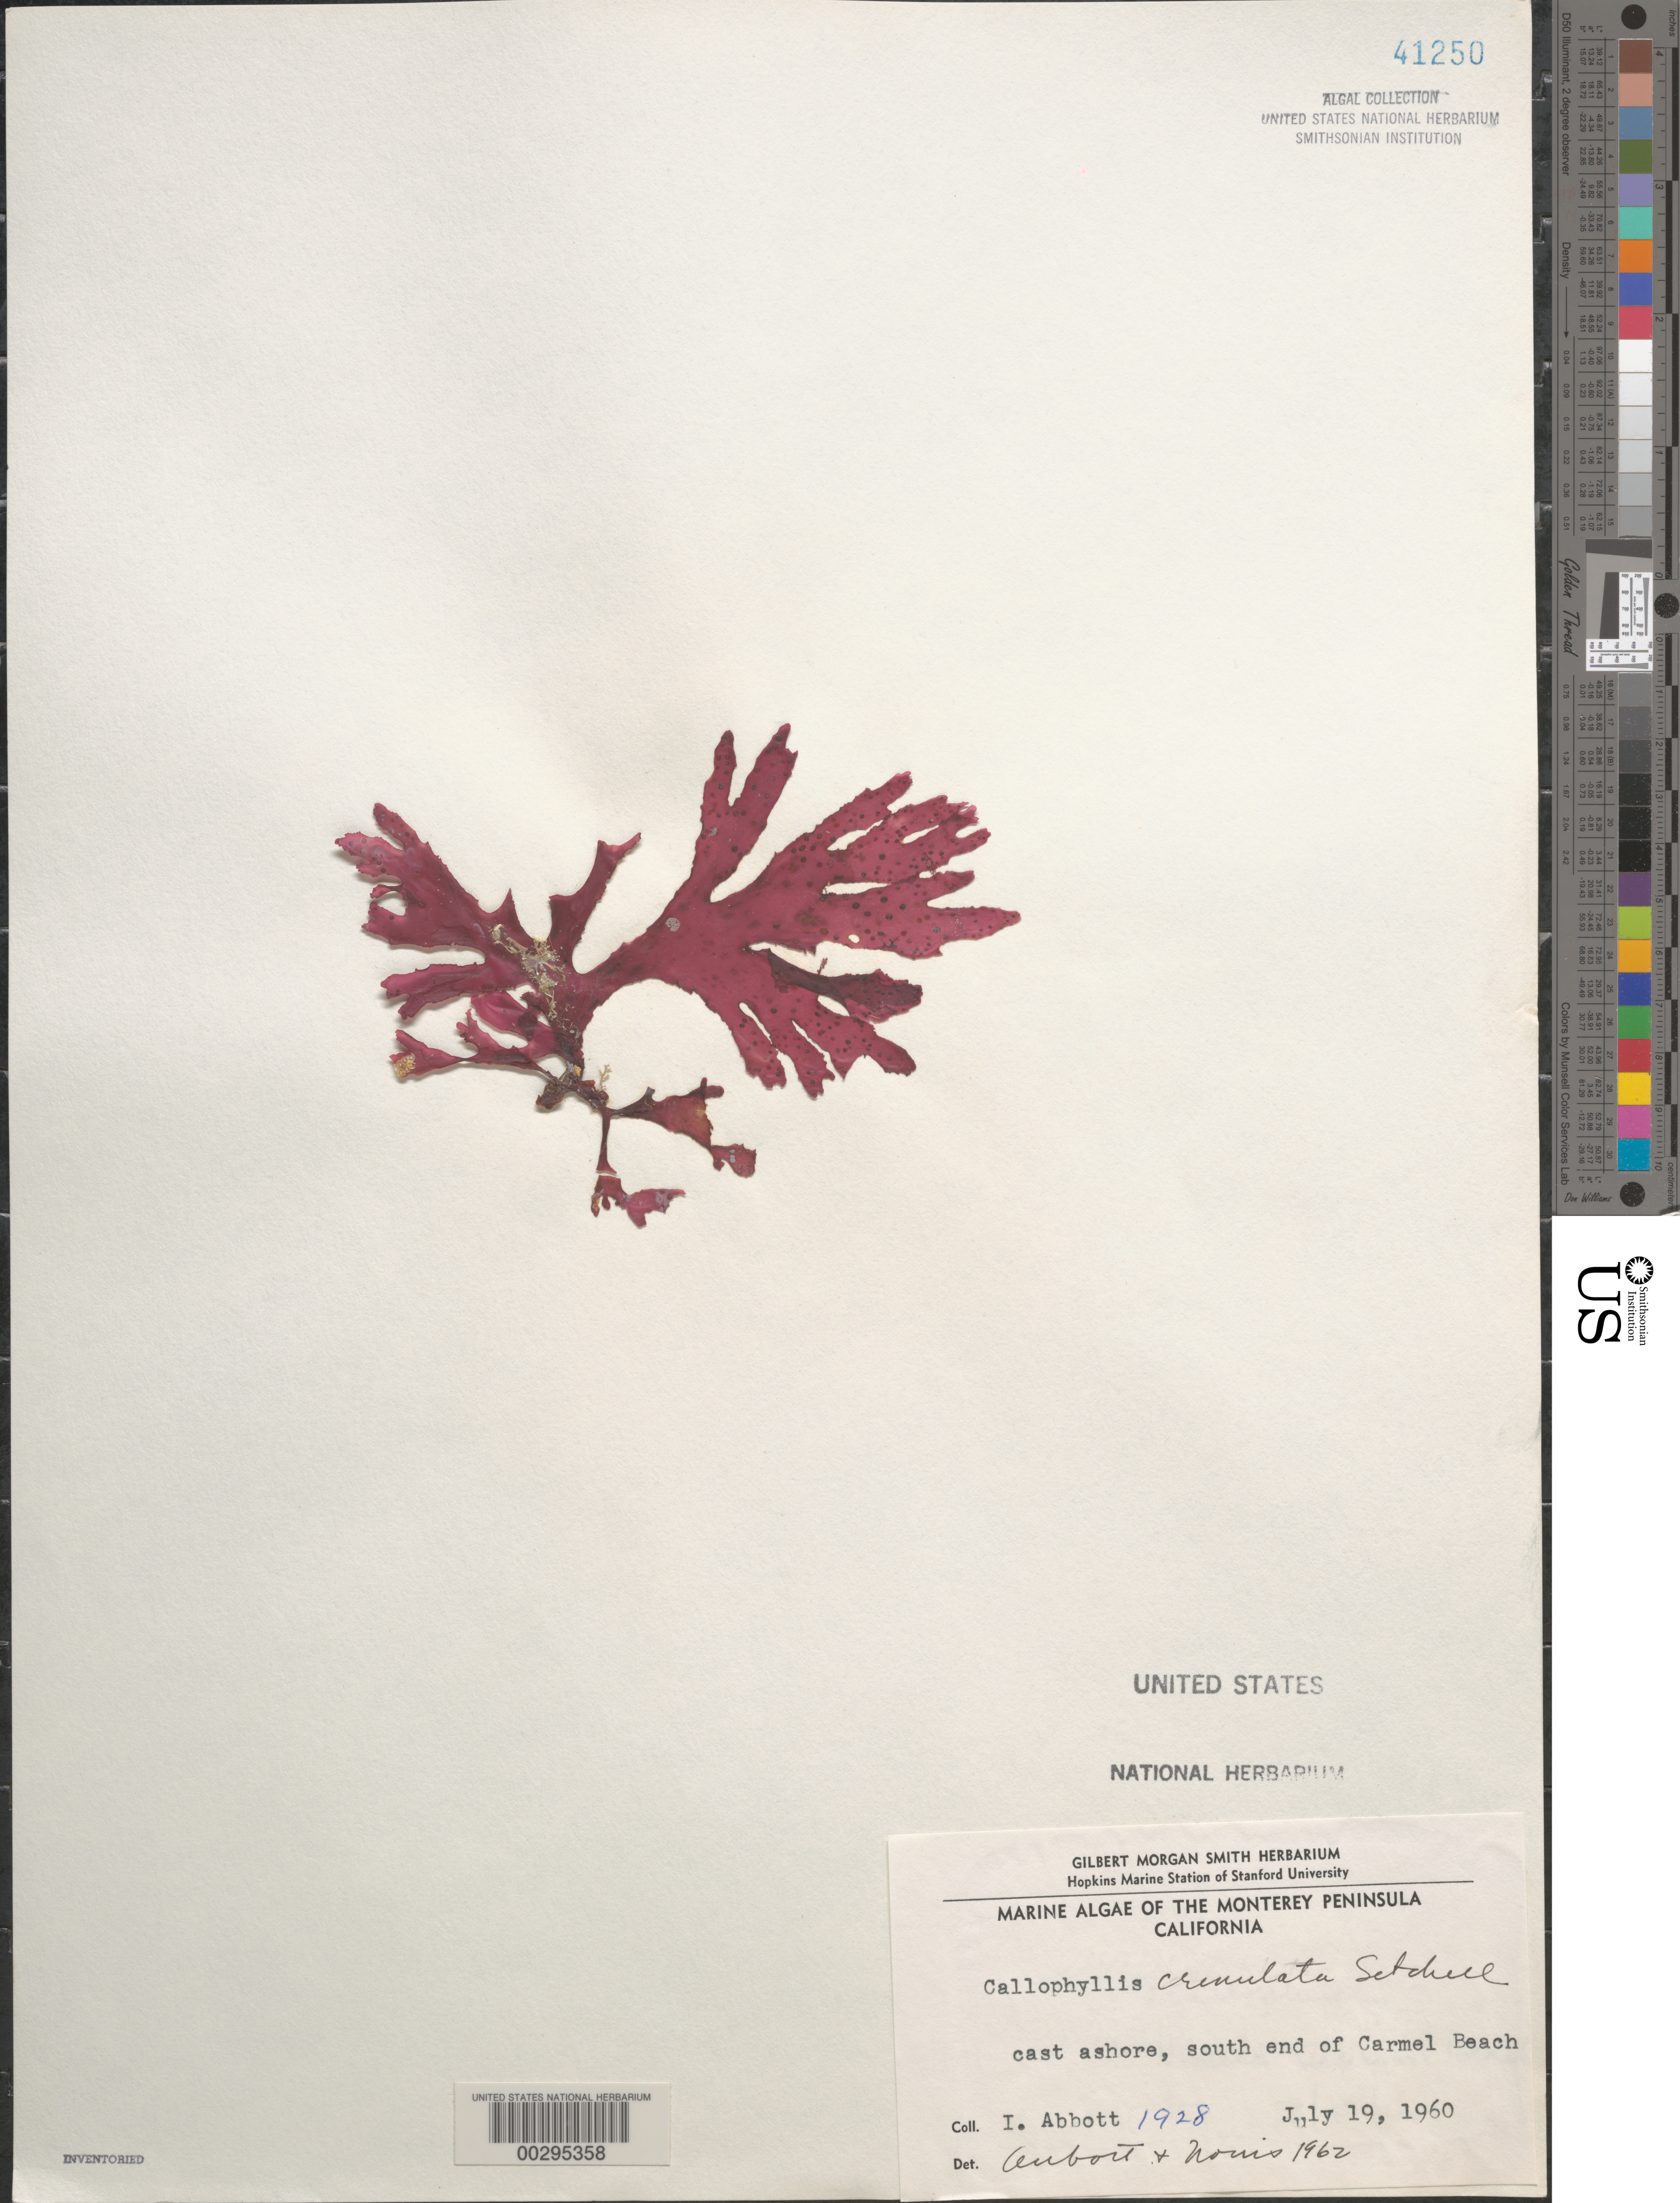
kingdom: Plantae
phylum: Rhodophyta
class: Florideophyceae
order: Gigartinales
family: Kallymeniaceae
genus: Callophyllis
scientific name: Callophyllis crenulata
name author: Setch.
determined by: Abbott, I. A.; Norris, R. E.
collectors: I. A. Abbott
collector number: IAA 1928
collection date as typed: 19 Jul 1960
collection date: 1960-07-19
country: United States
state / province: California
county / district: Monterey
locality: Carmel Beach, south end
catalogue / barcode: US 41250